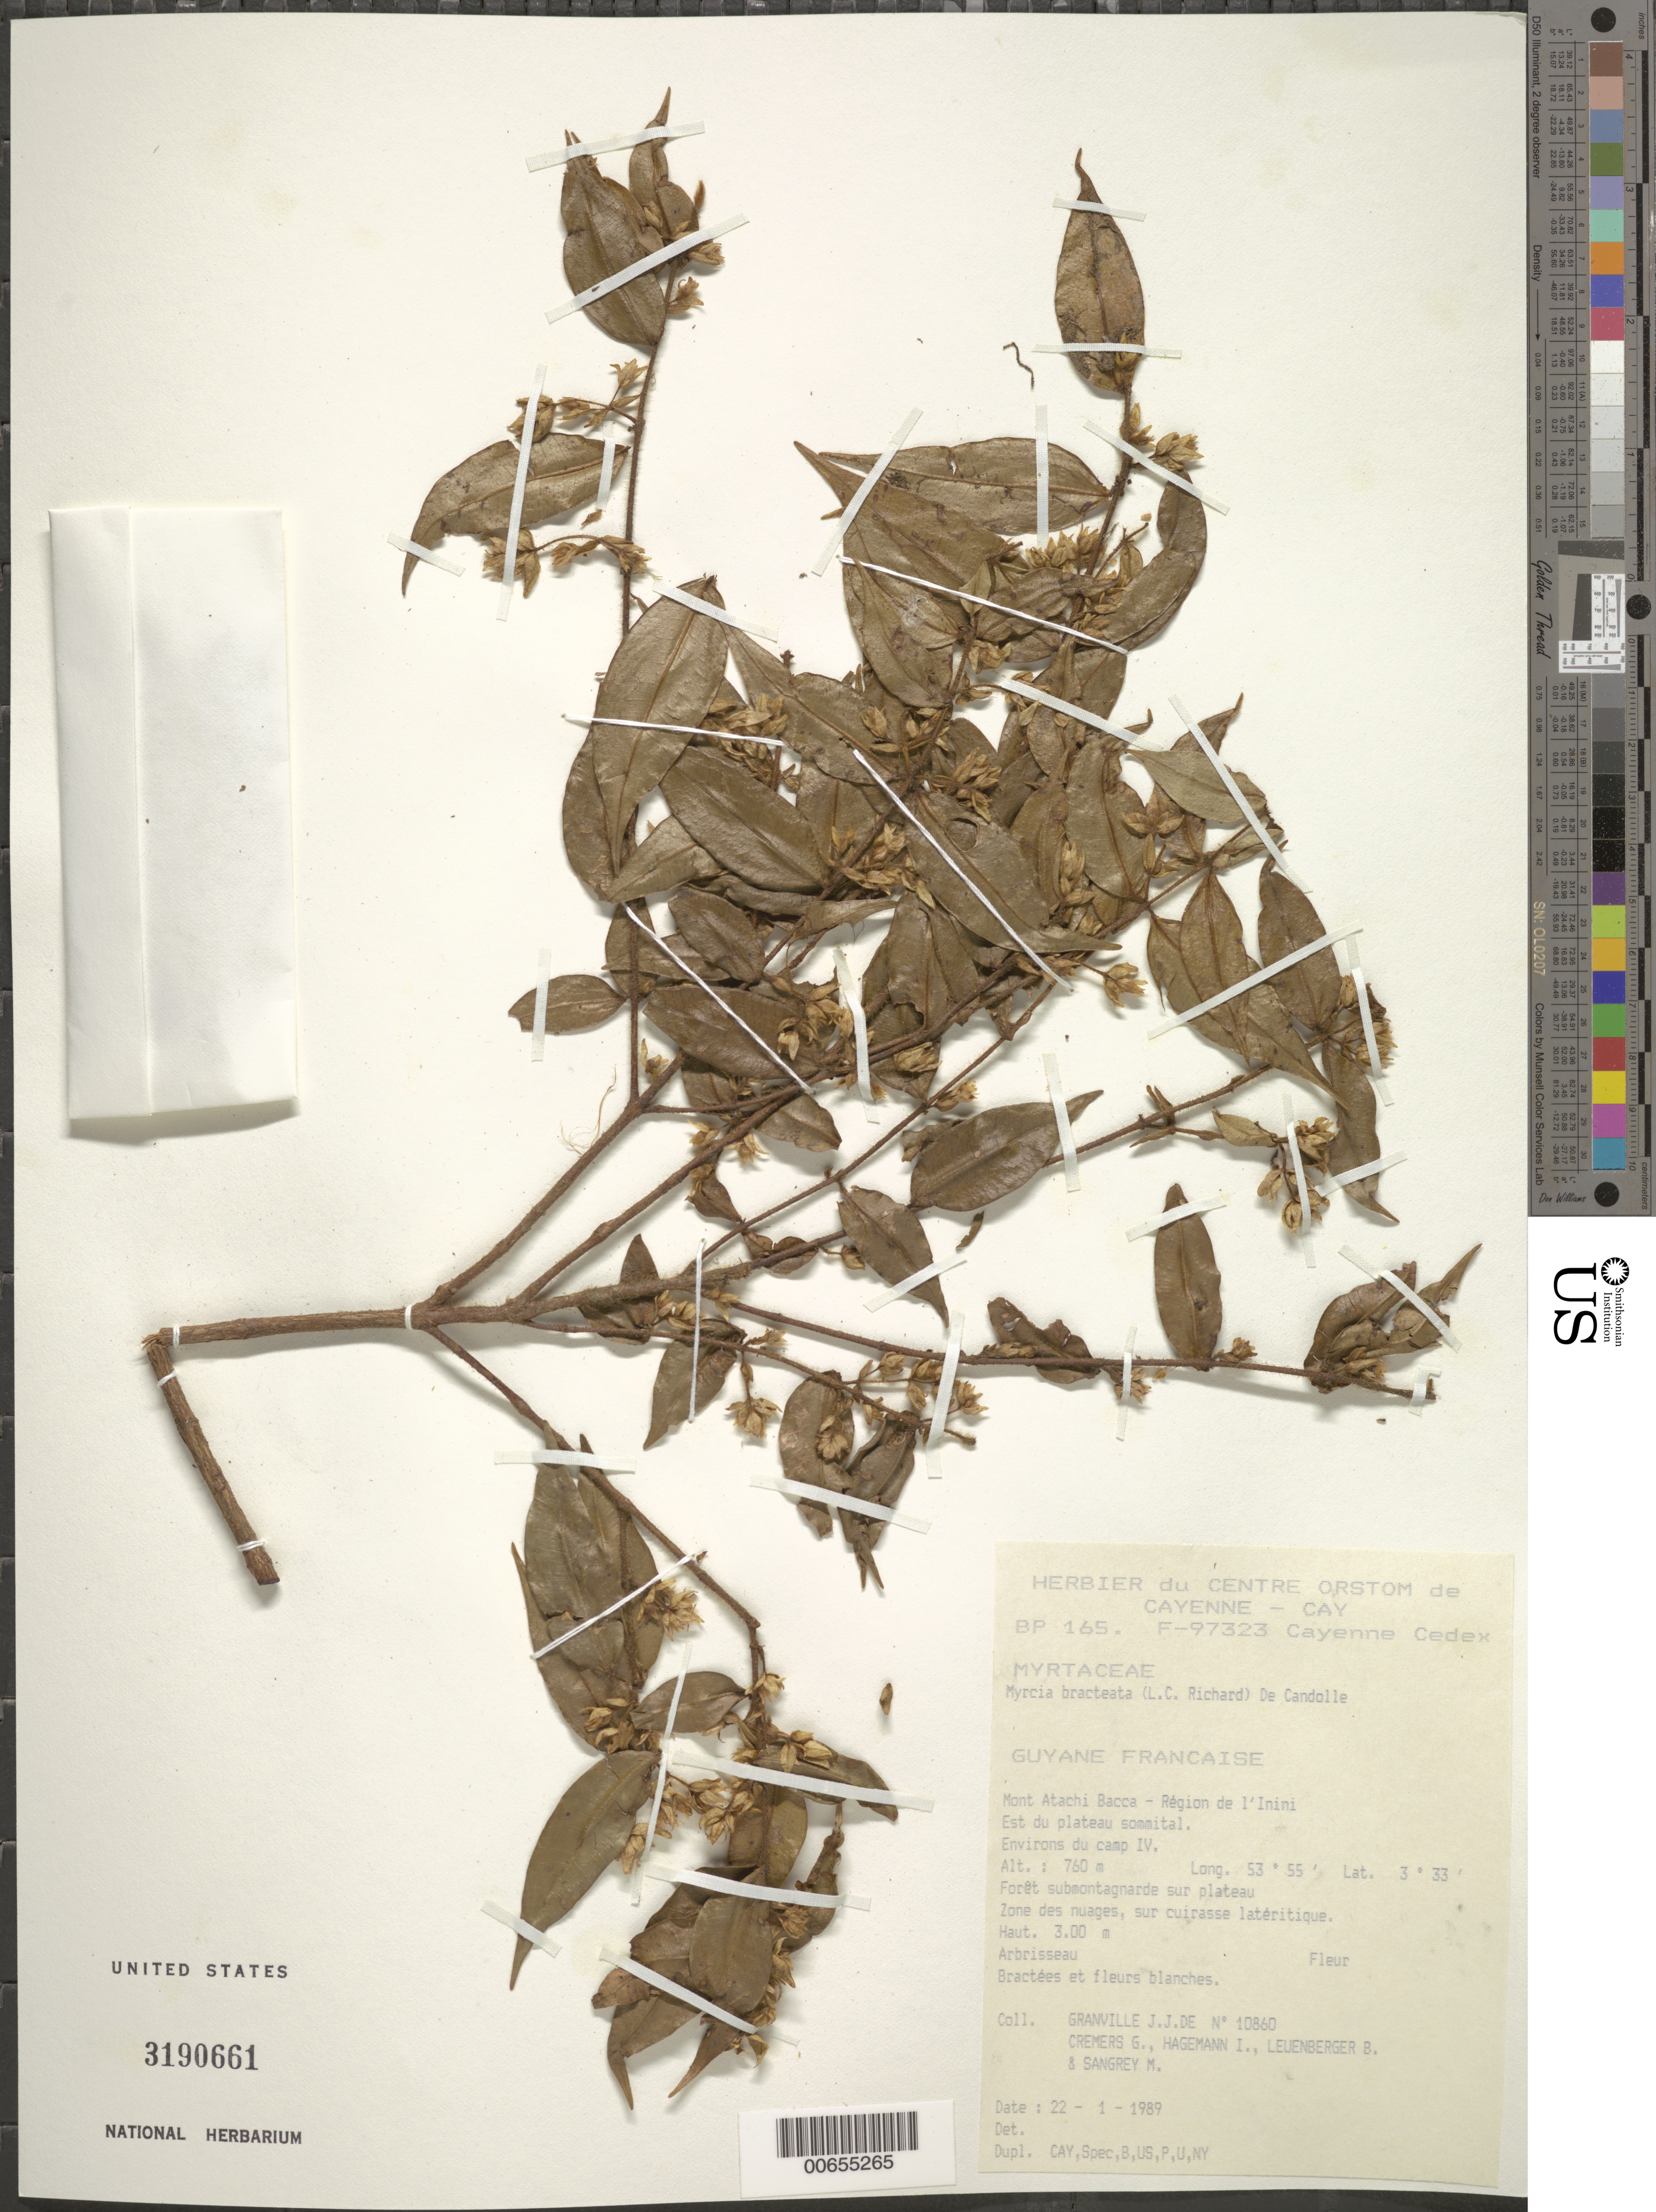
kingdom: Plantae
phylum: Tracheophyta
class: Magnoliopsida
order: Myrtales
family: Myrtaceae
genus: Myrcia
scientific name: Myrcia bracteata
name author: (Rich.) DC.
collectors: J.-J. de Granville, G. Cremers, J. Hagemann, B. E. Leuenberger & M. S. Sangrey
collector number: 10860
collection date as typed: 22-Jan-89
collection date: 1989-01-22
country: French Guiana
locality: Mont Atachi Bacca, région de l'Inini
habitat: Forêt submontagnarde sur plateau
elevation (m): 760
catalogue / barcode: US 3190661